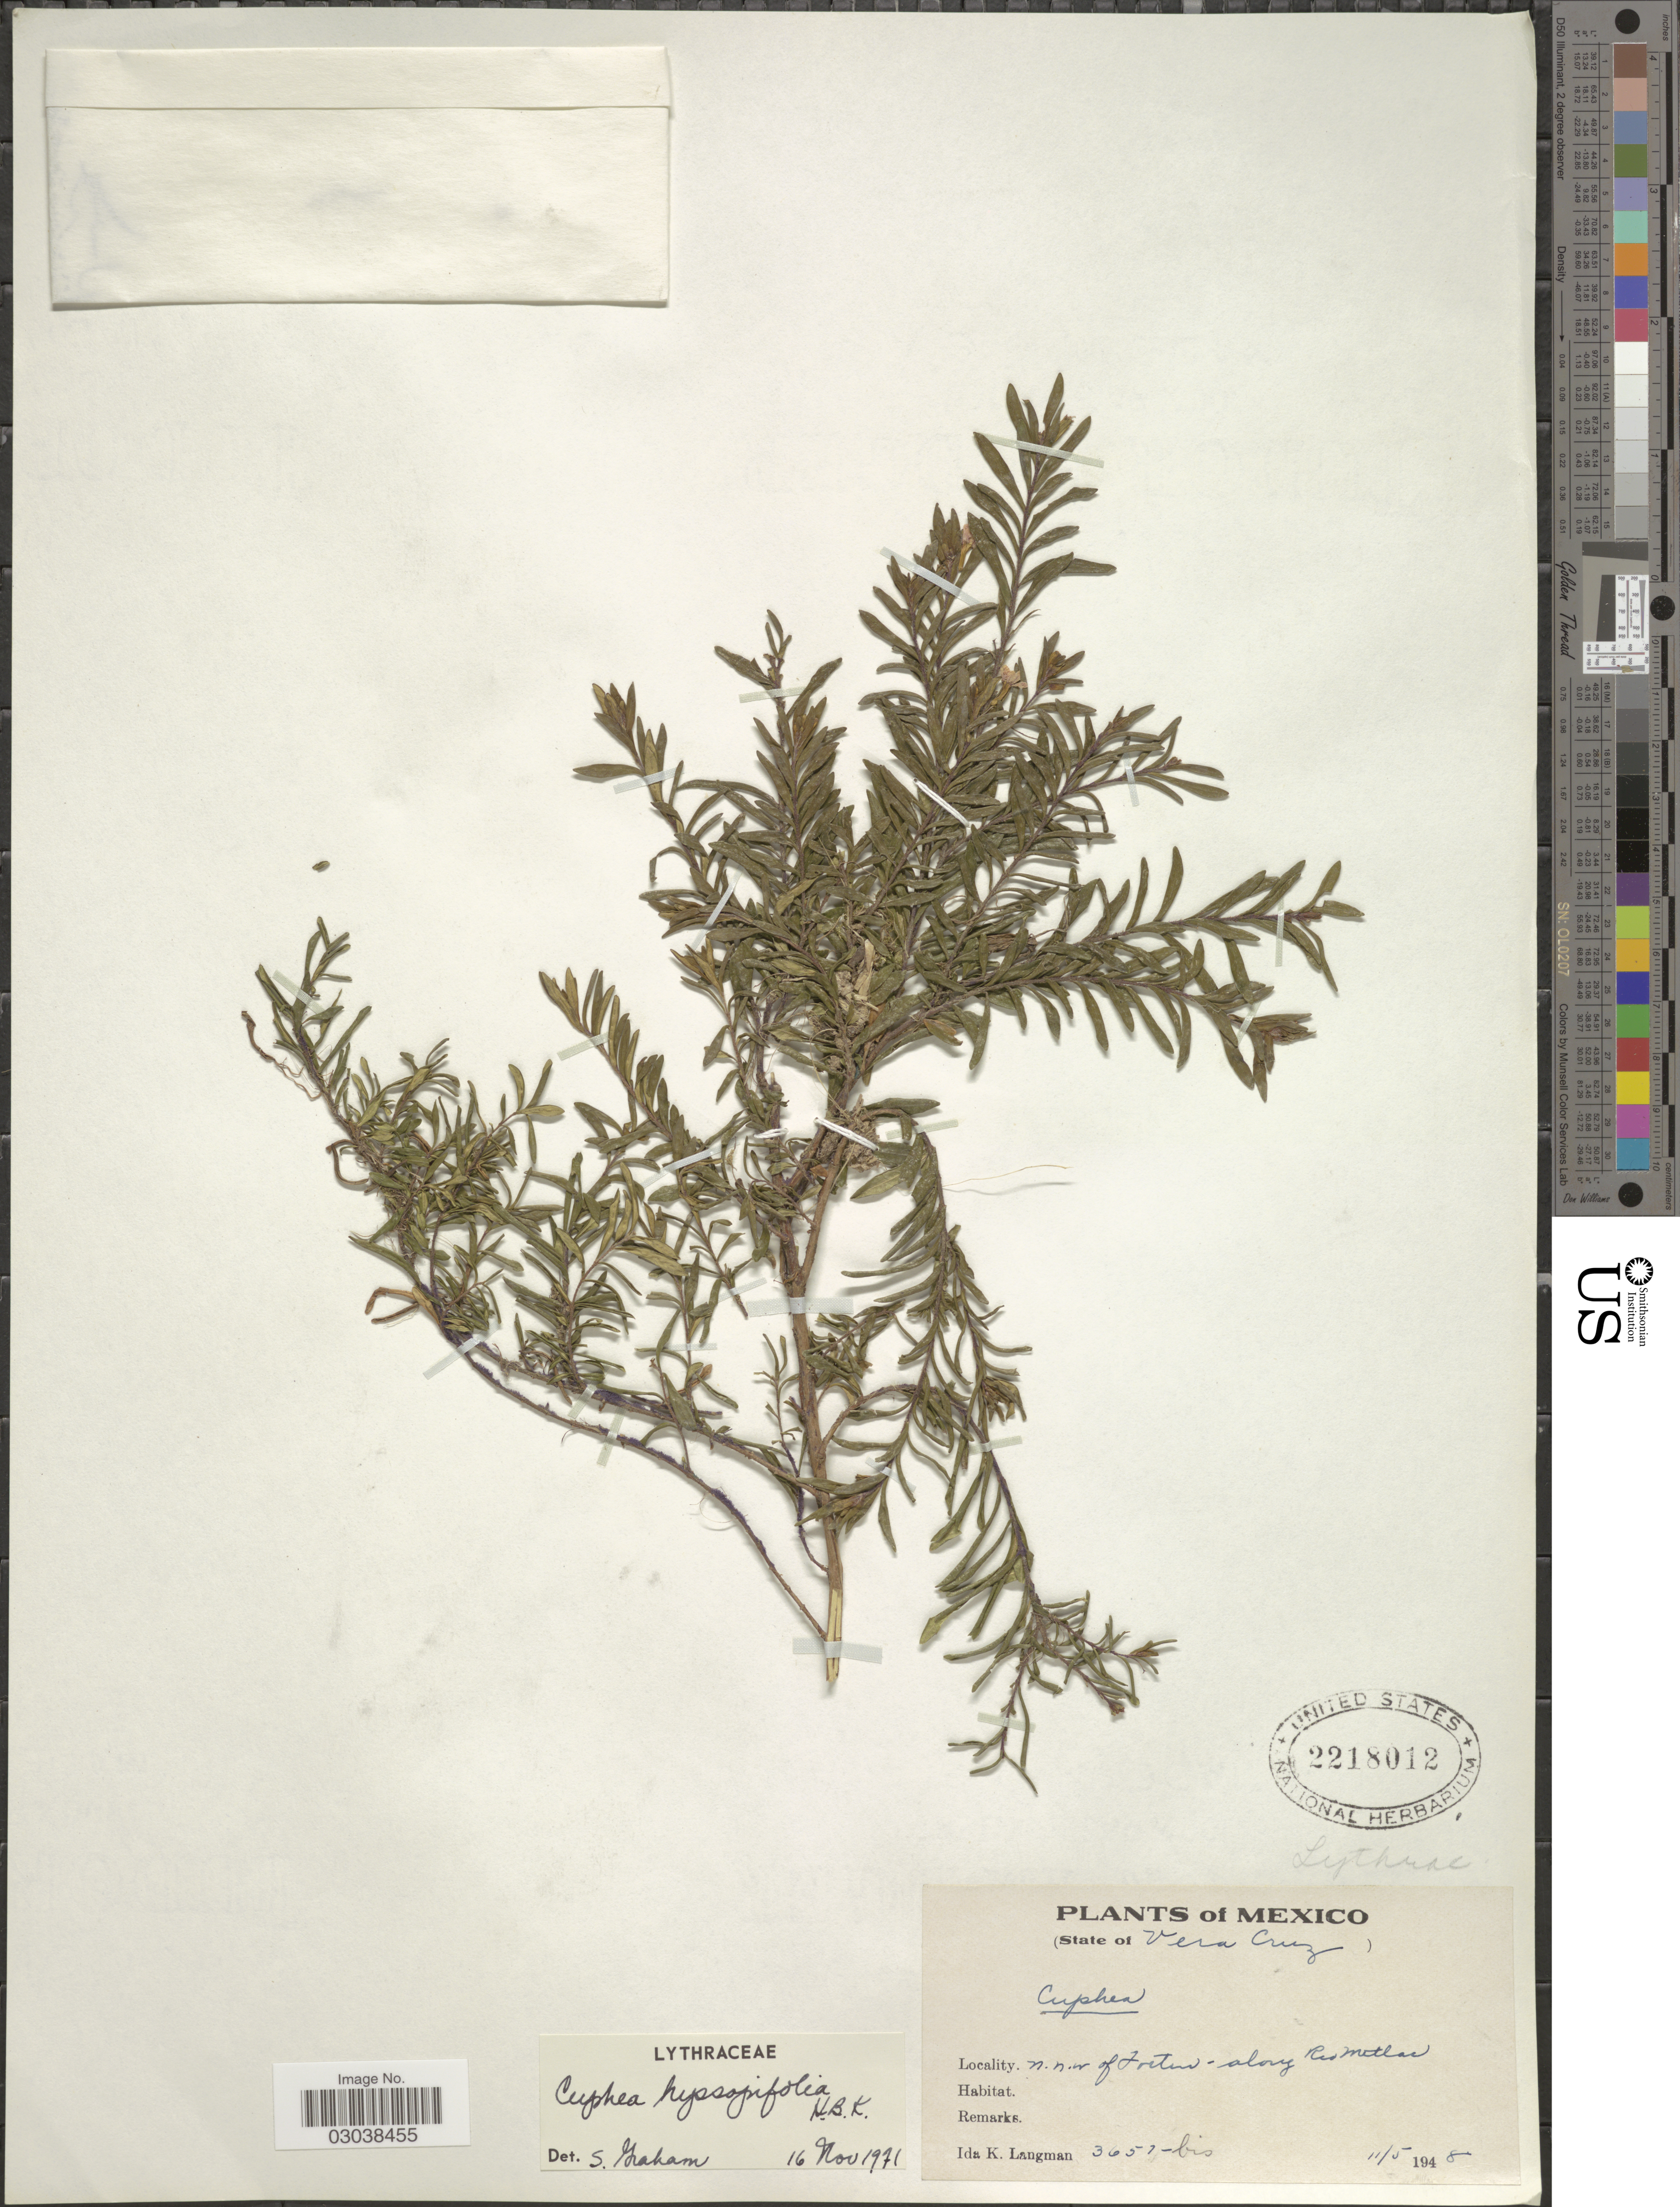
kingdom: Plantae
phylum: Tracheophyta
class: Magnoliopsida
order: Myrtales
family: Lythraceae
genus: Cuphea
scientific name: Cuphea hyssopifolia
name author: Kunth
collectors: I. K. Langman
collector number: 3657-bis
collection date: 1948-05-11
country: Mexico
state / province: Veracruz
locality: State of Vera Cruz. N.n.w. of Fortin-along Rio Metlac.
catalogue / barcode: US 2218012